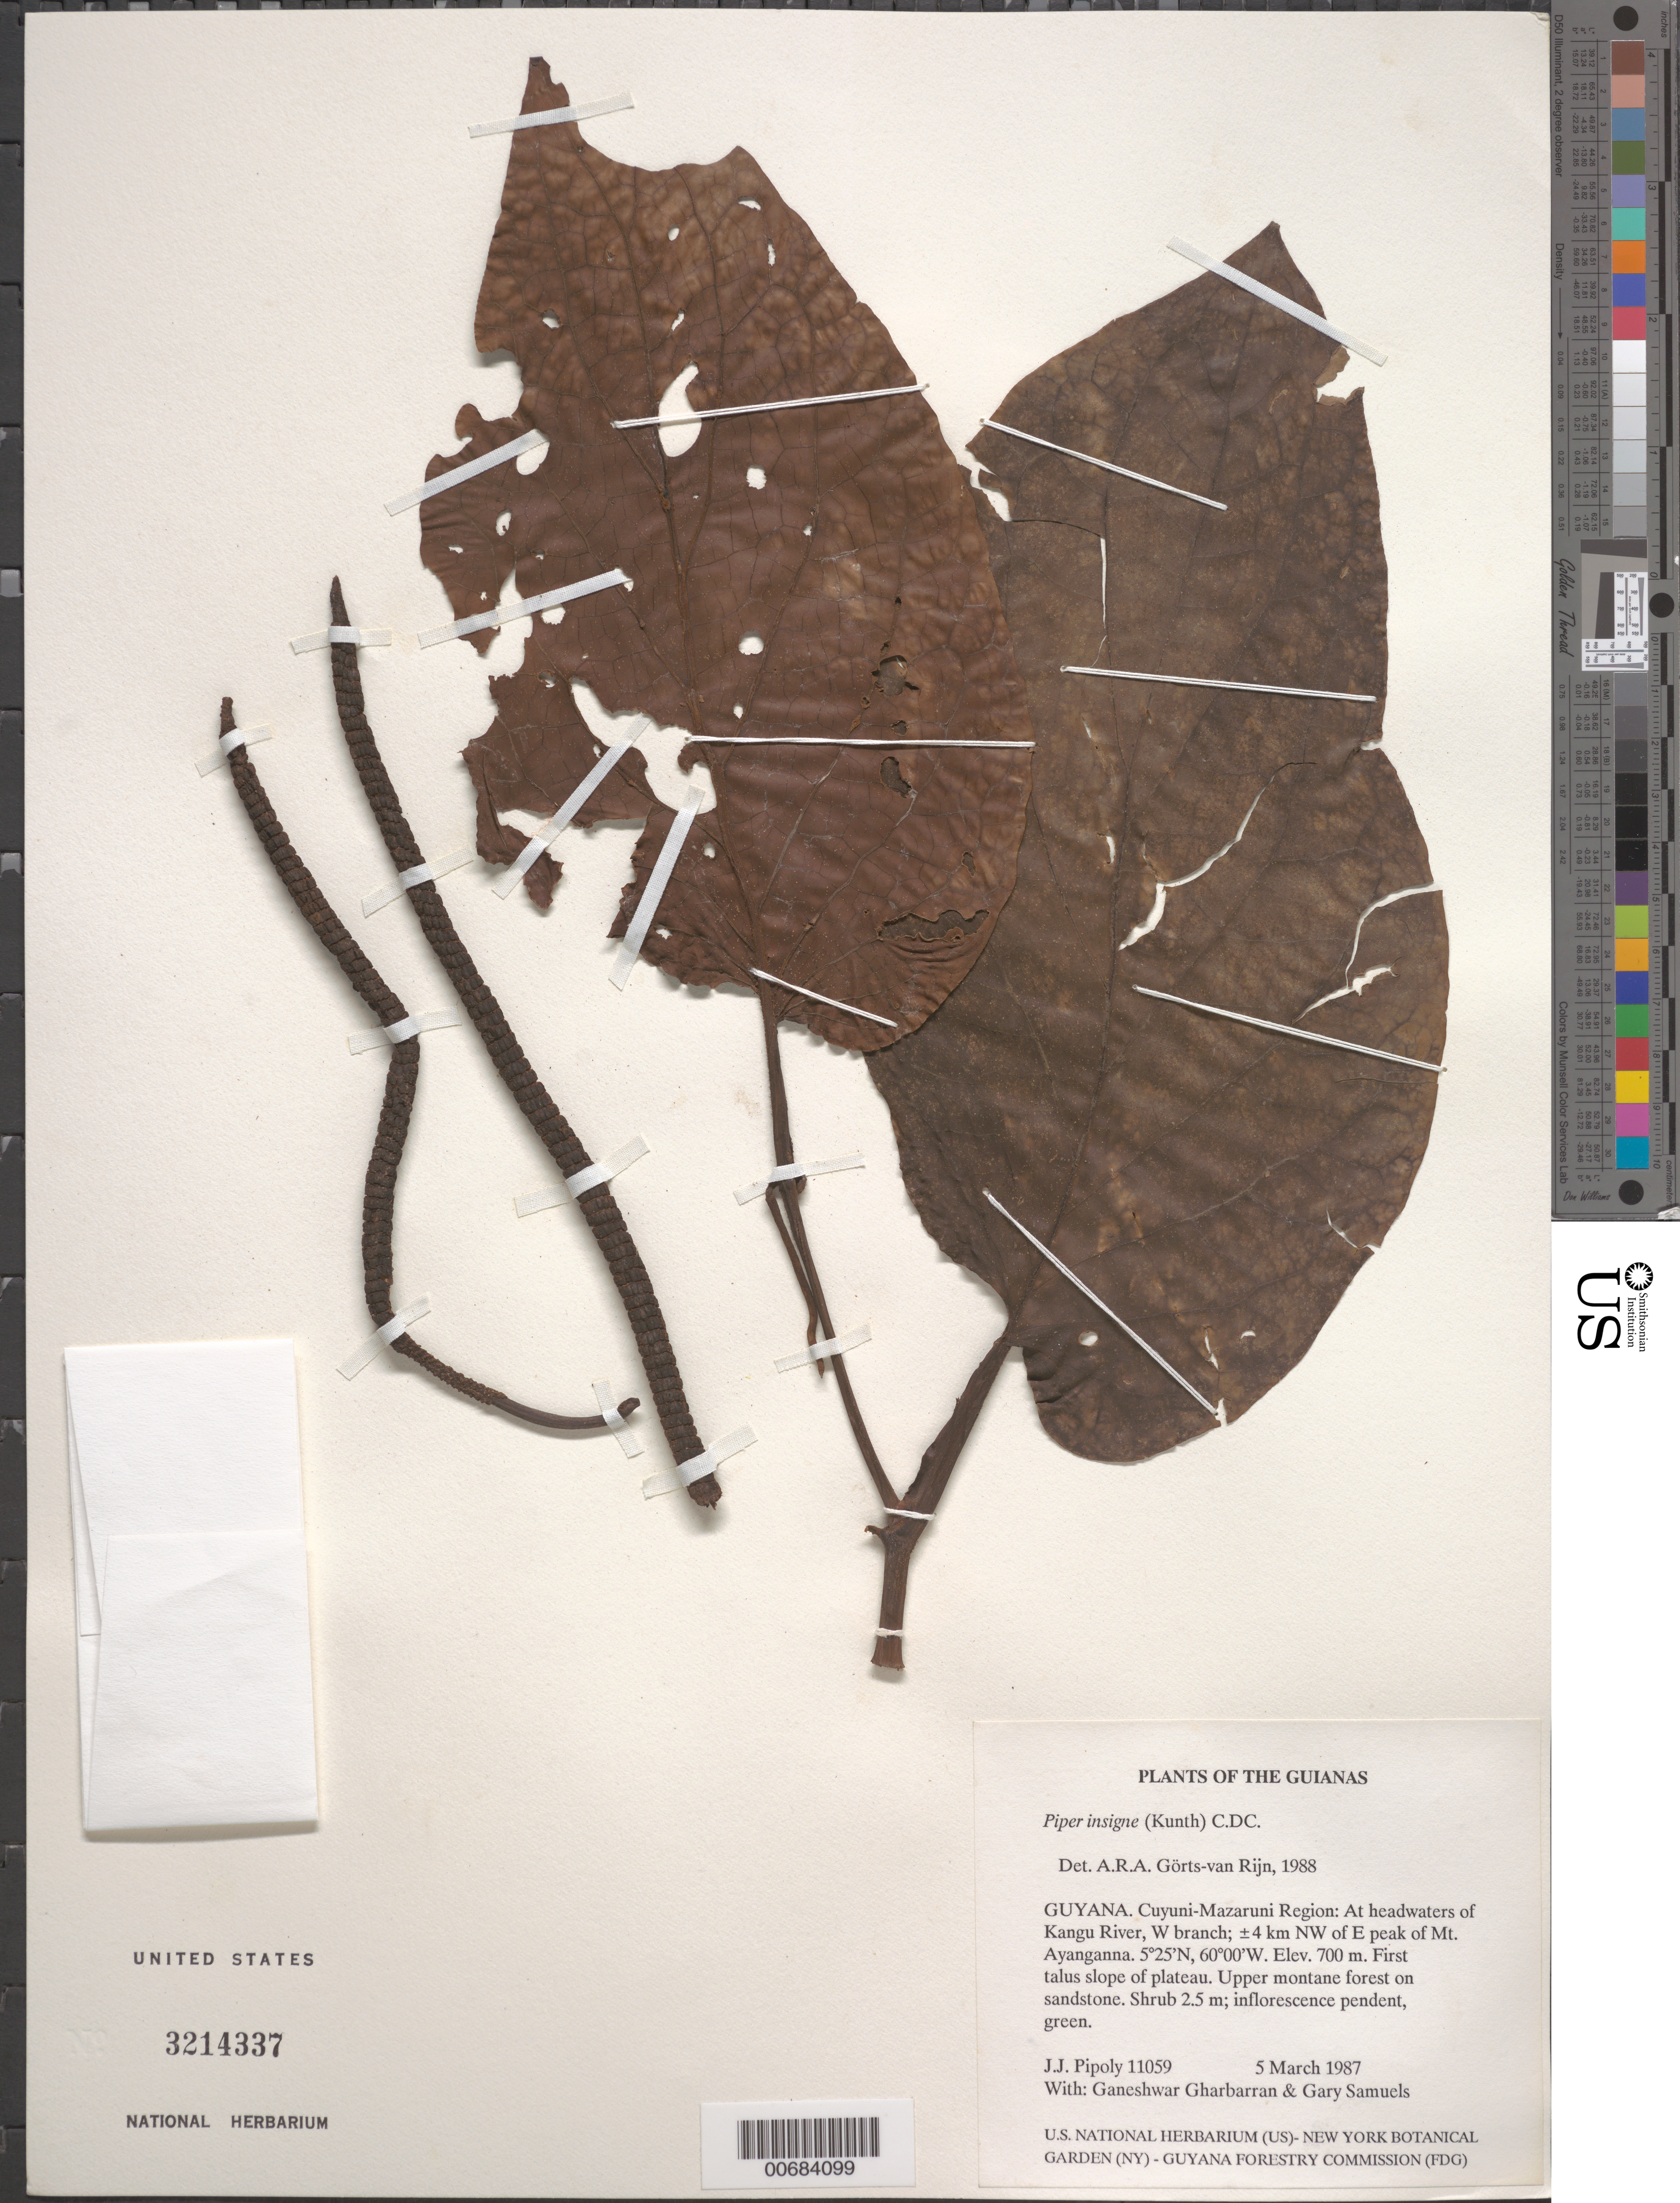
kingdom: Plantae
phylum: Tracheophyta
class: Magnoliopsida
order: Piperales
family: Piperaceae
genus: Piper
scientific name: Piper insigne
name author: (Kunth) C. DC.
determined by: Görts-van Rijn, A. R. A.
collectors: J. J. Pipoly, G. Gharbarran & G. Samuels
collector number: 11059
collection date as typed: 5 March 1987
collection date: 1987-03-05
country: Guyana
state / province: Cuyuni-Mazaruni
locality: Headwaters of Kangu R., W branch; ±4 km NW of E peak of Mt. Ayanganna. First talus slope of plateau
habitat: Upper montane forest on sandstone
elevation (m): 700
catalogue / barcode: US 3214337